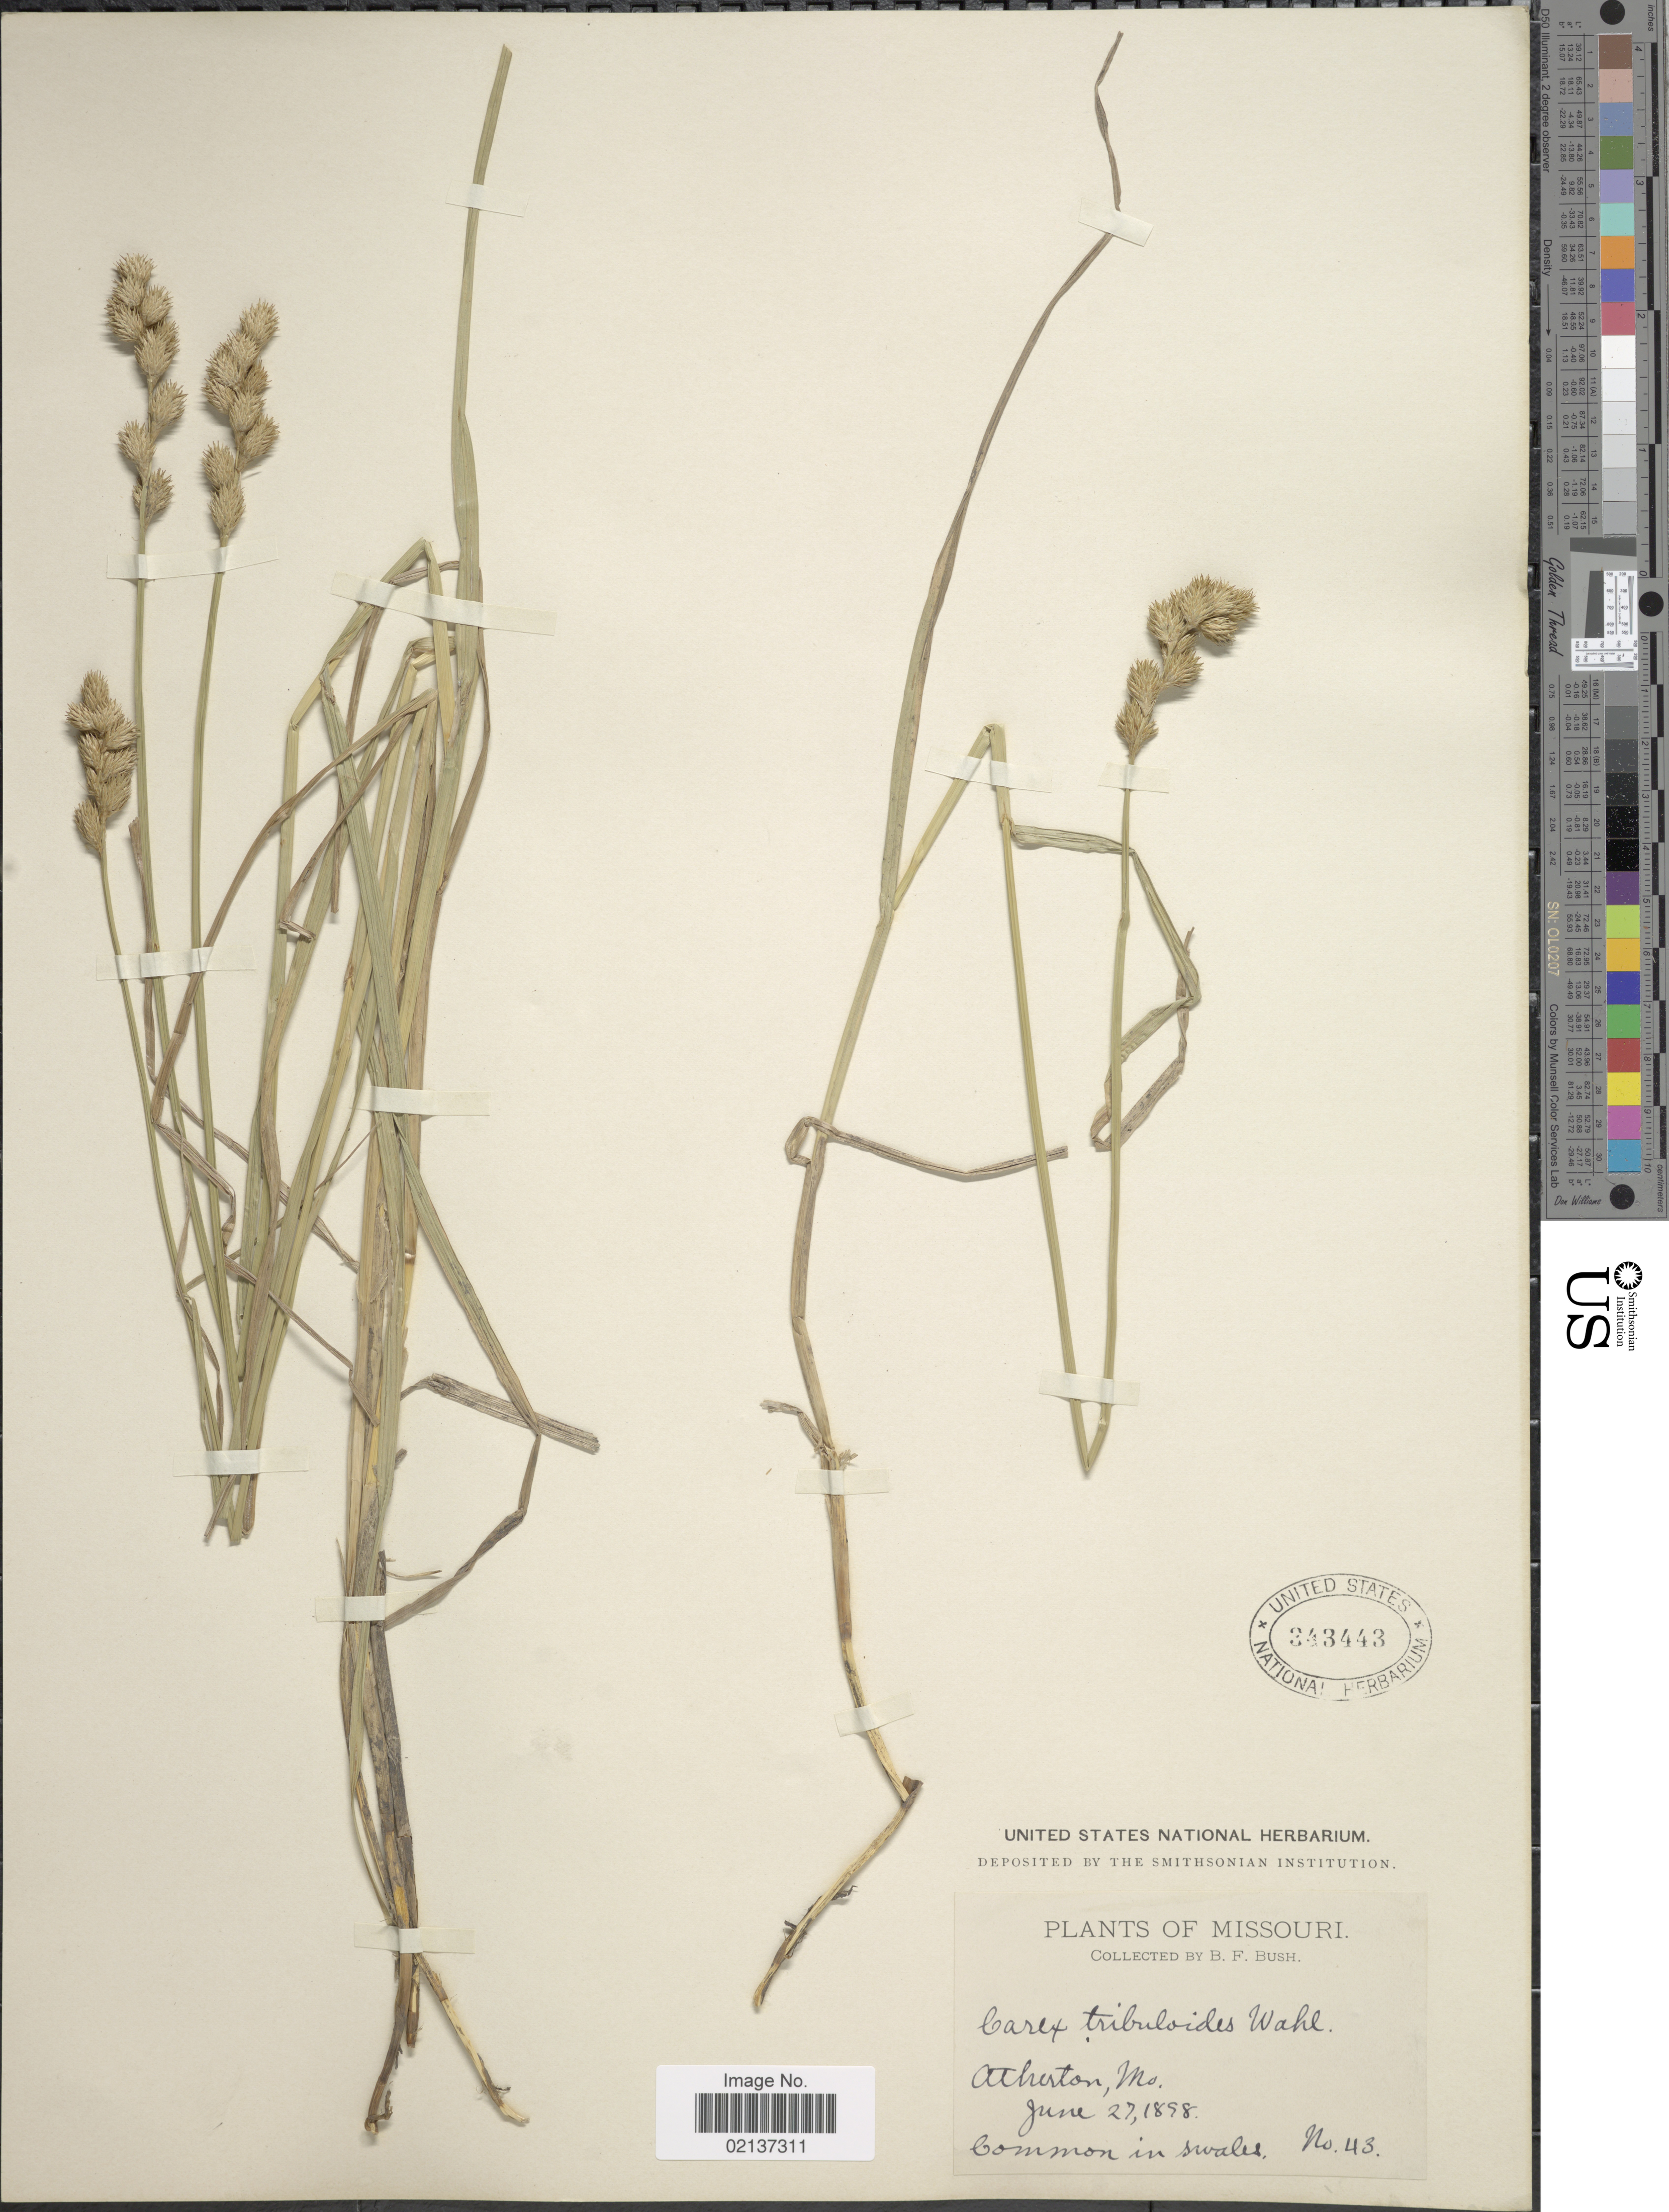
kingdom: Plantae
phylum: Tracheophyta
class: Liliopsida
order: Poales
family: Cyperaceae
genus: Carex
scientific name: Carex tribuloides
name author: Wahlenb.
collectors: B. F. Bush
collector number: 43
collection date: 1898-06-27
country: United States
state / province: Missouri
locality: Atherton, Mo.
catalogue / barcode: US 343443